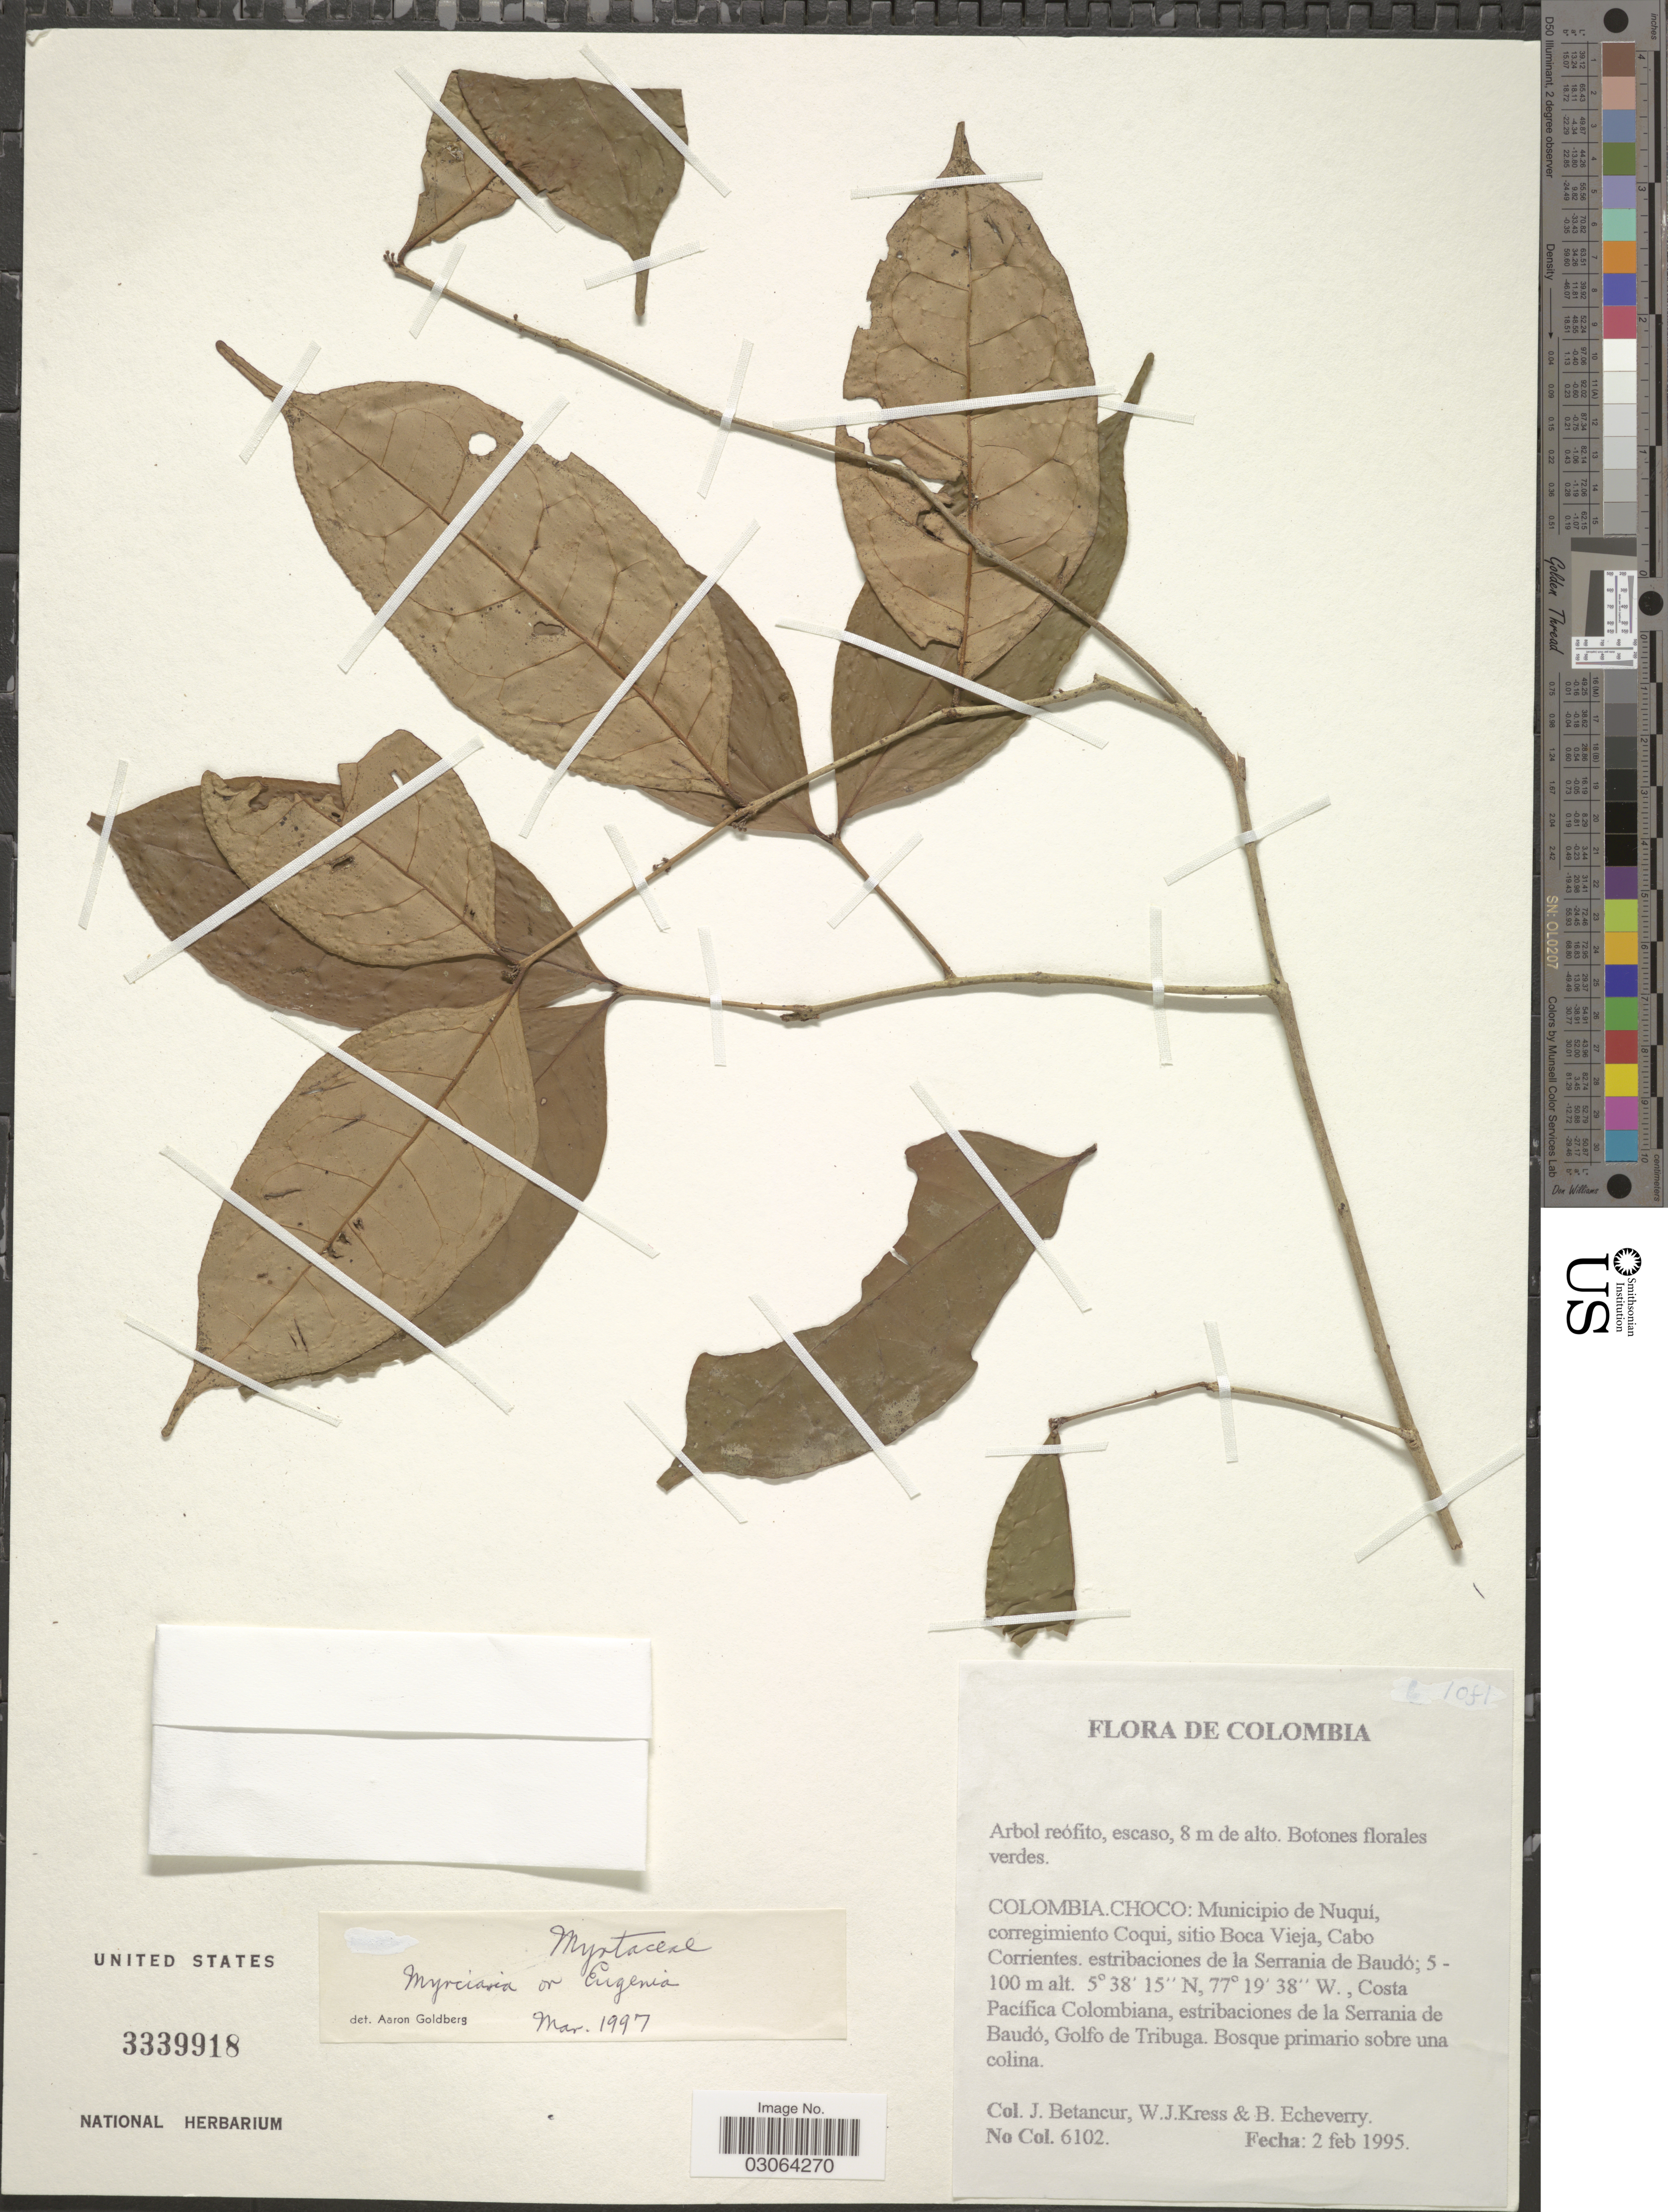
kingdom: Plantae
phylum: Tracheophyta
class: Magnoliopsida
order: Myrtales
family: Myrtaceae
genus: Eugenia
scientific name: Eugenia sp.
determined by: Parra-O, Carlos A., Instituto de Ciencias Naturales - Universidad Nacional de Colombia (COLOMBIA)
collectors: J. Betancur, W. J. Kress & B. Echeverry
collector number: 6102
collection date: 1995-02-02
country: Colombia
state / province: Chocó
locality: Municipio de Nuqui, corregimiento Coqui, sitio Boca Vieja, Cabo Corrientes, estribaciones de la Serrania de Baudo, Pacifica Colombiana, estribaciones de la Serrania de Baudó, Golfo de Tribuga.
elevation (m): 5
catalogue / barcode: US 3339918